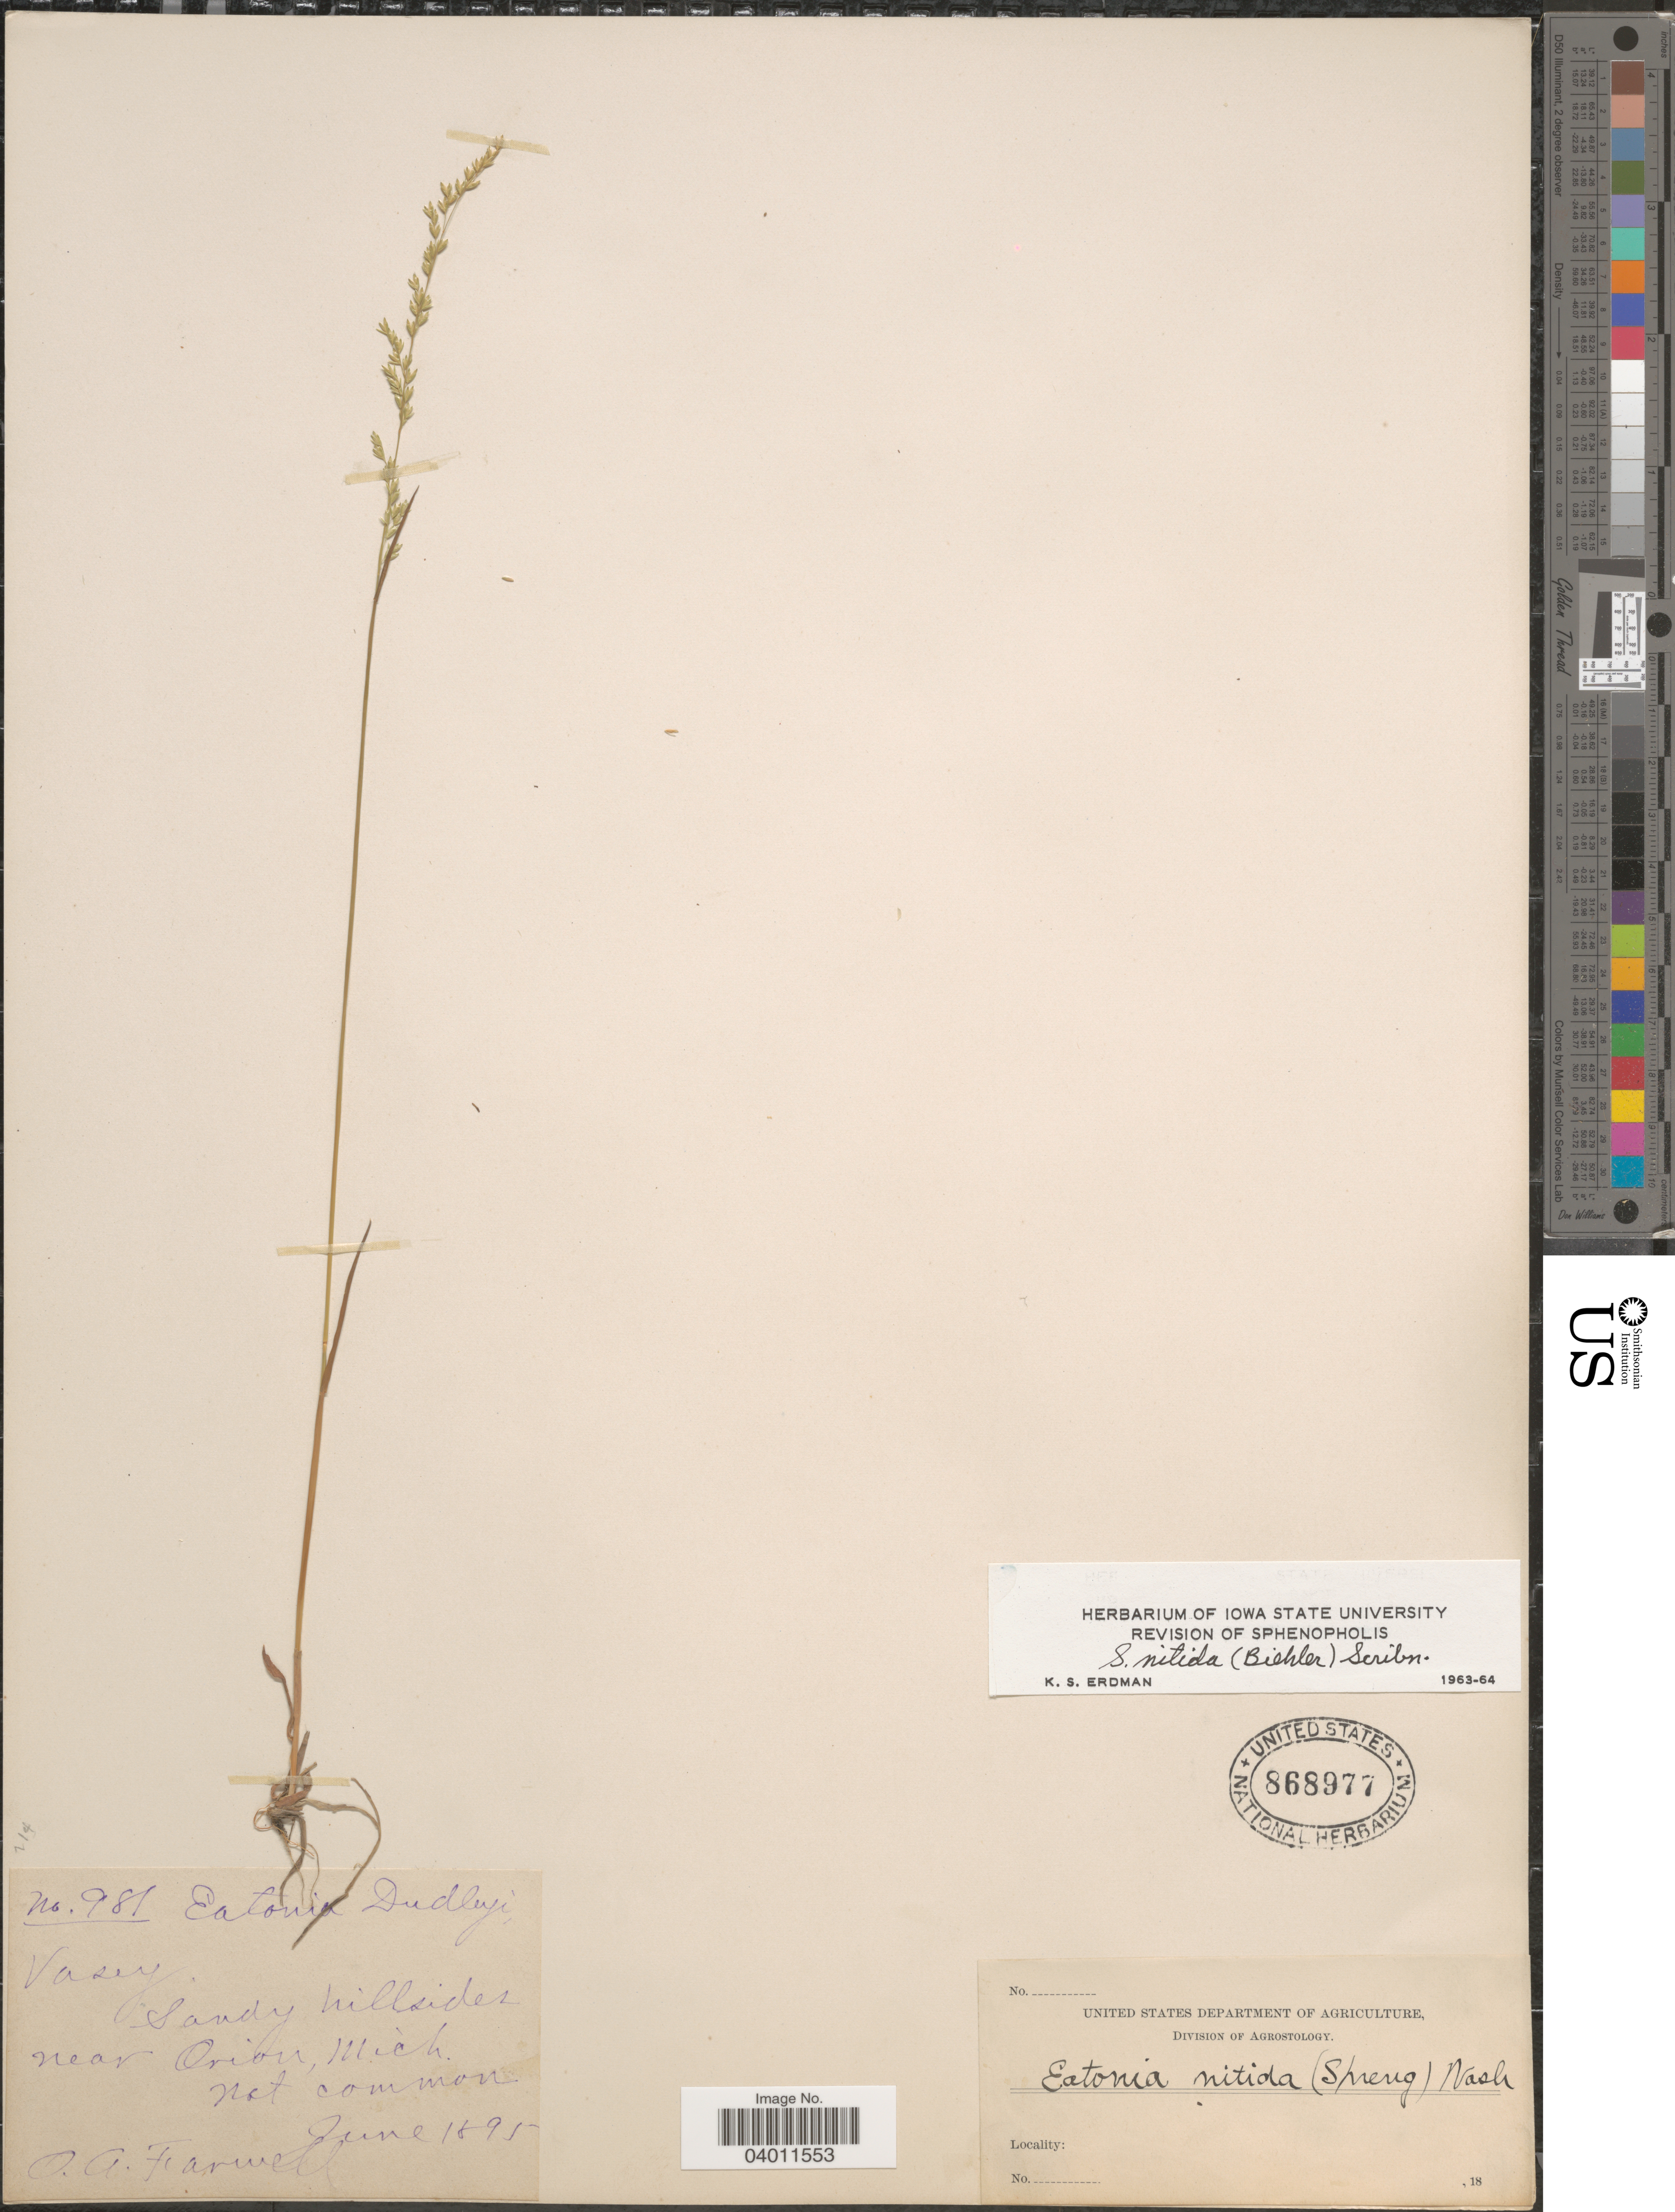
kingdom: Plantae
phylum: Tracheophyta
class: Liliopsida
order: Poales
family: Poaceae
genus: Sphenopholis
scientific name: Sphenopholis nitida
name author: (Biehler) Scribn.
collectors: O. Farwell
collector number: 981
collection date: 1895-06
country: United States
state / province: Michigan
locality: Sandy hillsides near Orion.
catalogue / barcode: US 868977